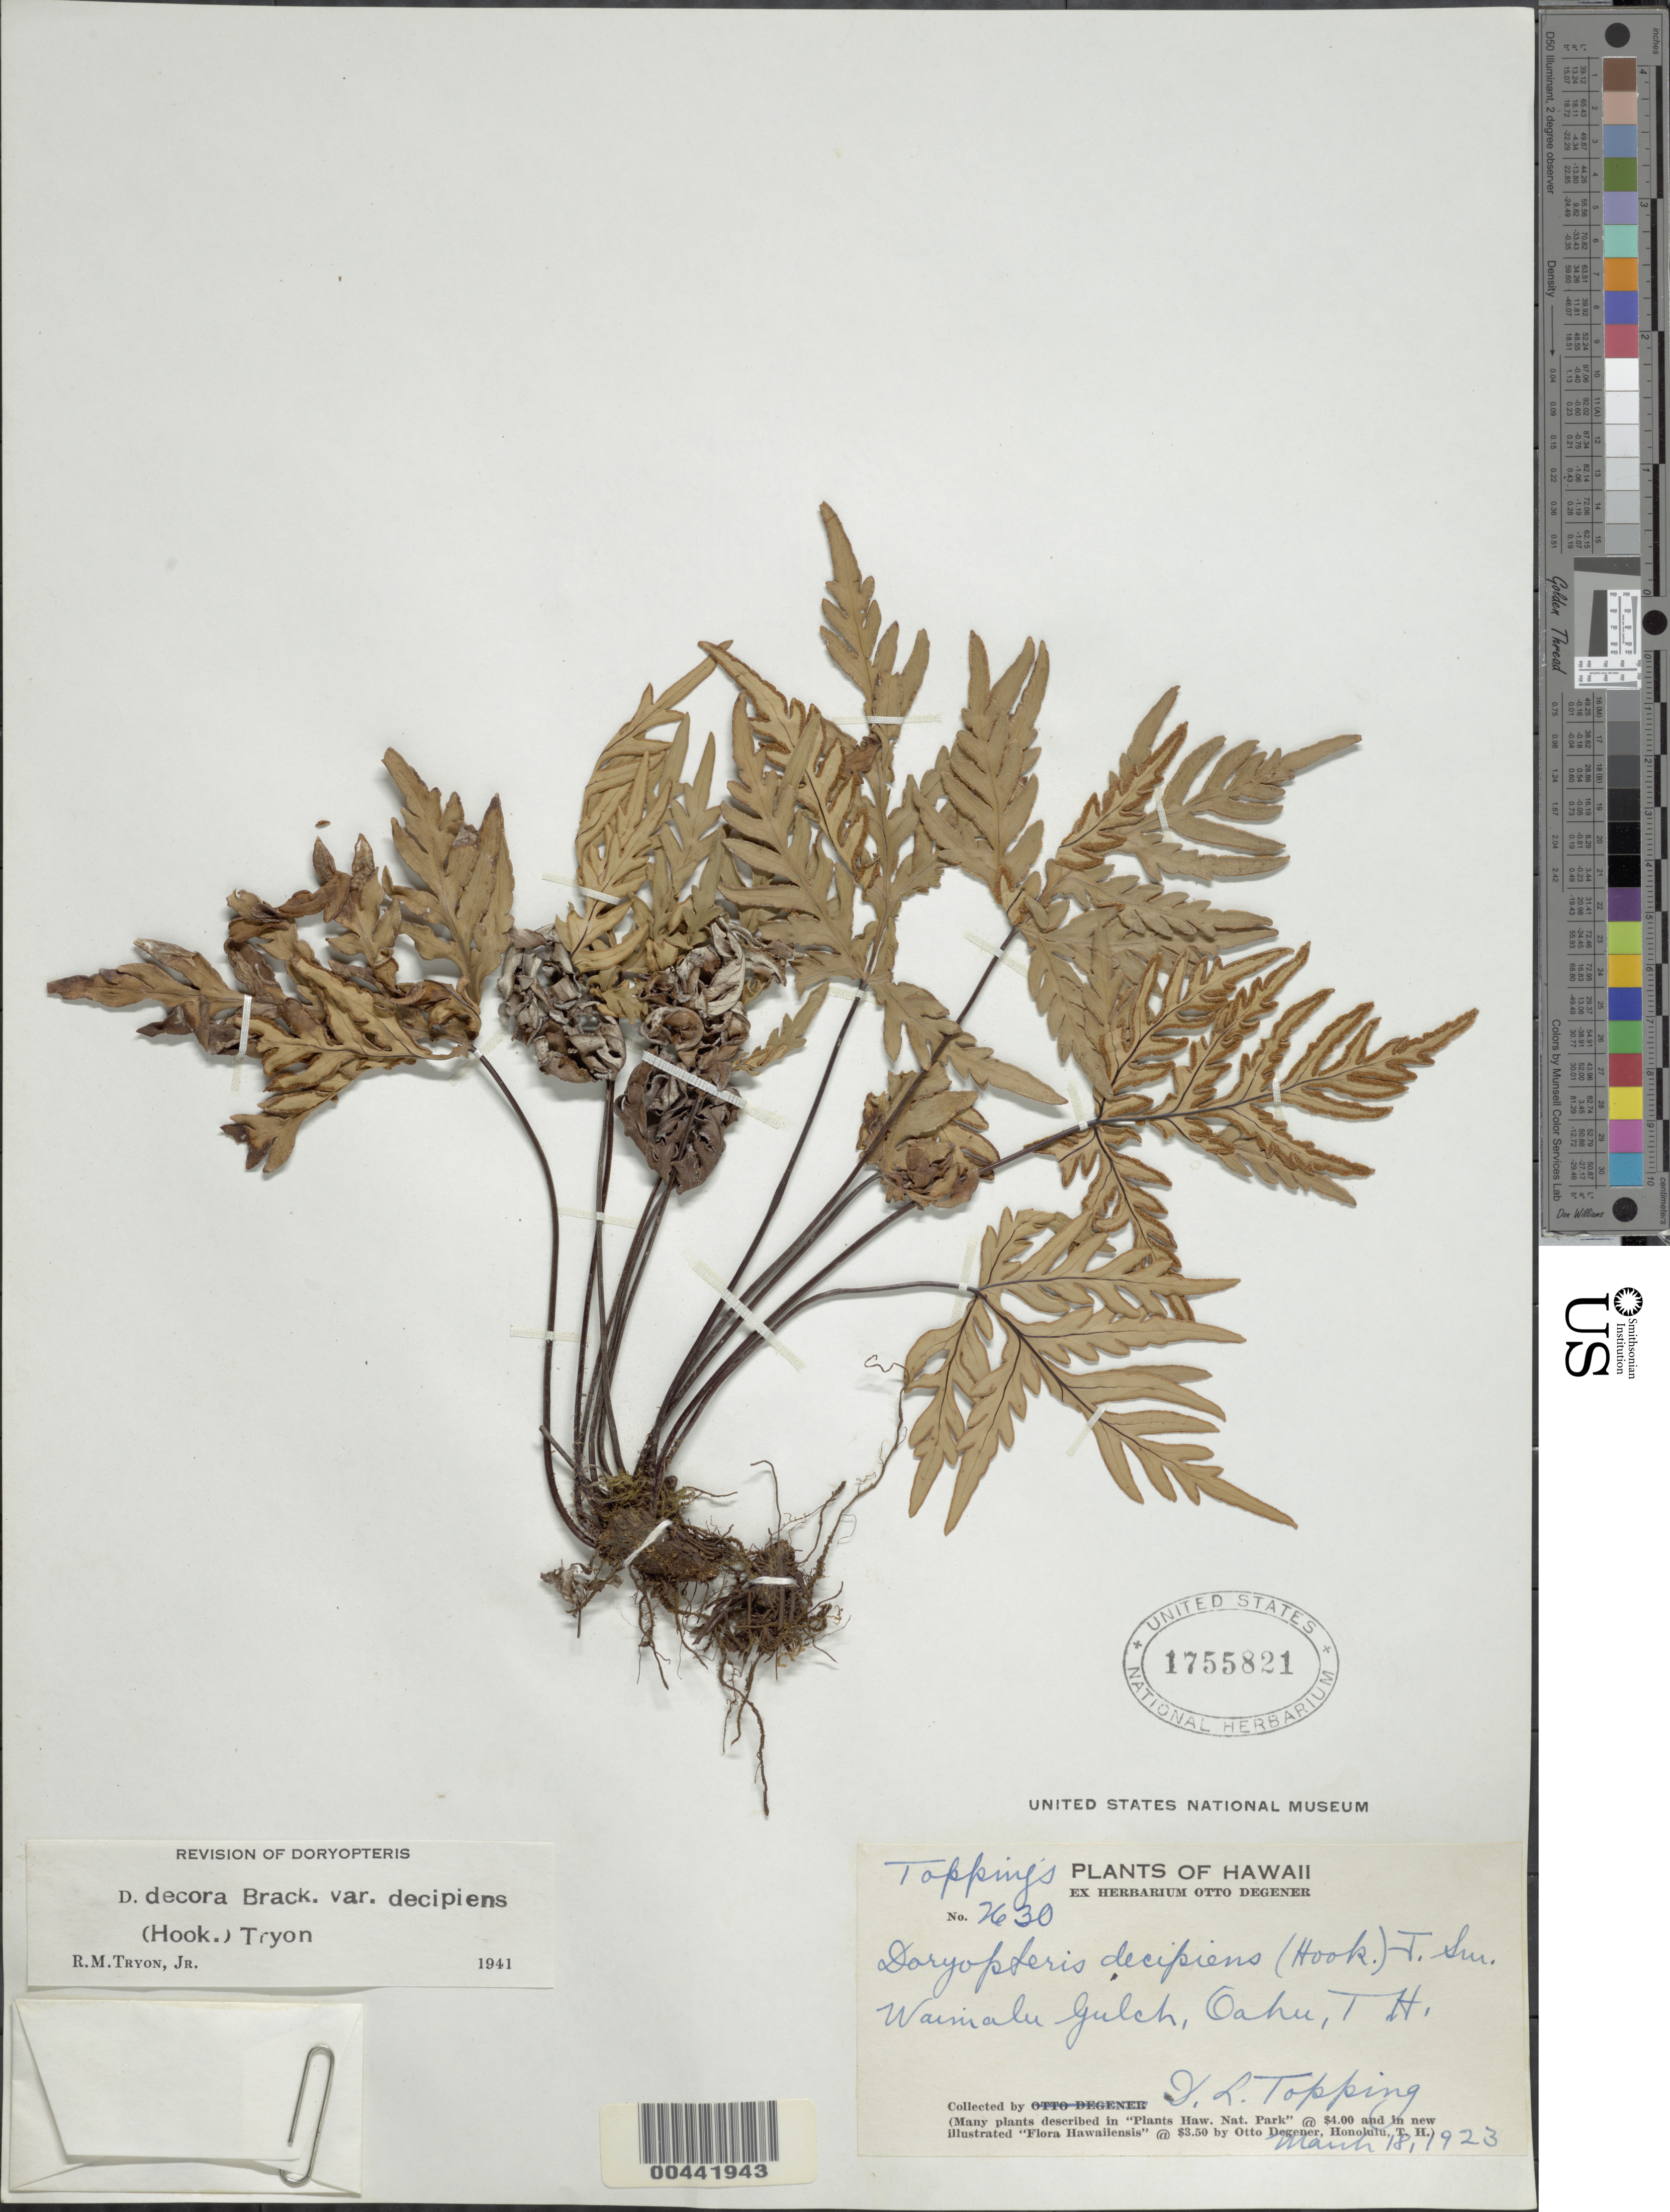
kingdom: Plantae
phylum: Tracheophyta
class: Polypodiopsida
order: Polypodiales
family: Pteridaceae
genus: Doryopteris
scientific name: Doryopteris decipiens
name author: (Hook.) J. Sm.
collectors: D. L. Topping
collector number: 2630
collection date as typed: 18 Mar 1923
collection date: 1923-03-18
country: United States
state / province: Hawaii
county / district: Honolulu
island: Oahu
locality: Waimalu Gulch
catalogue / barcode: US 1755821